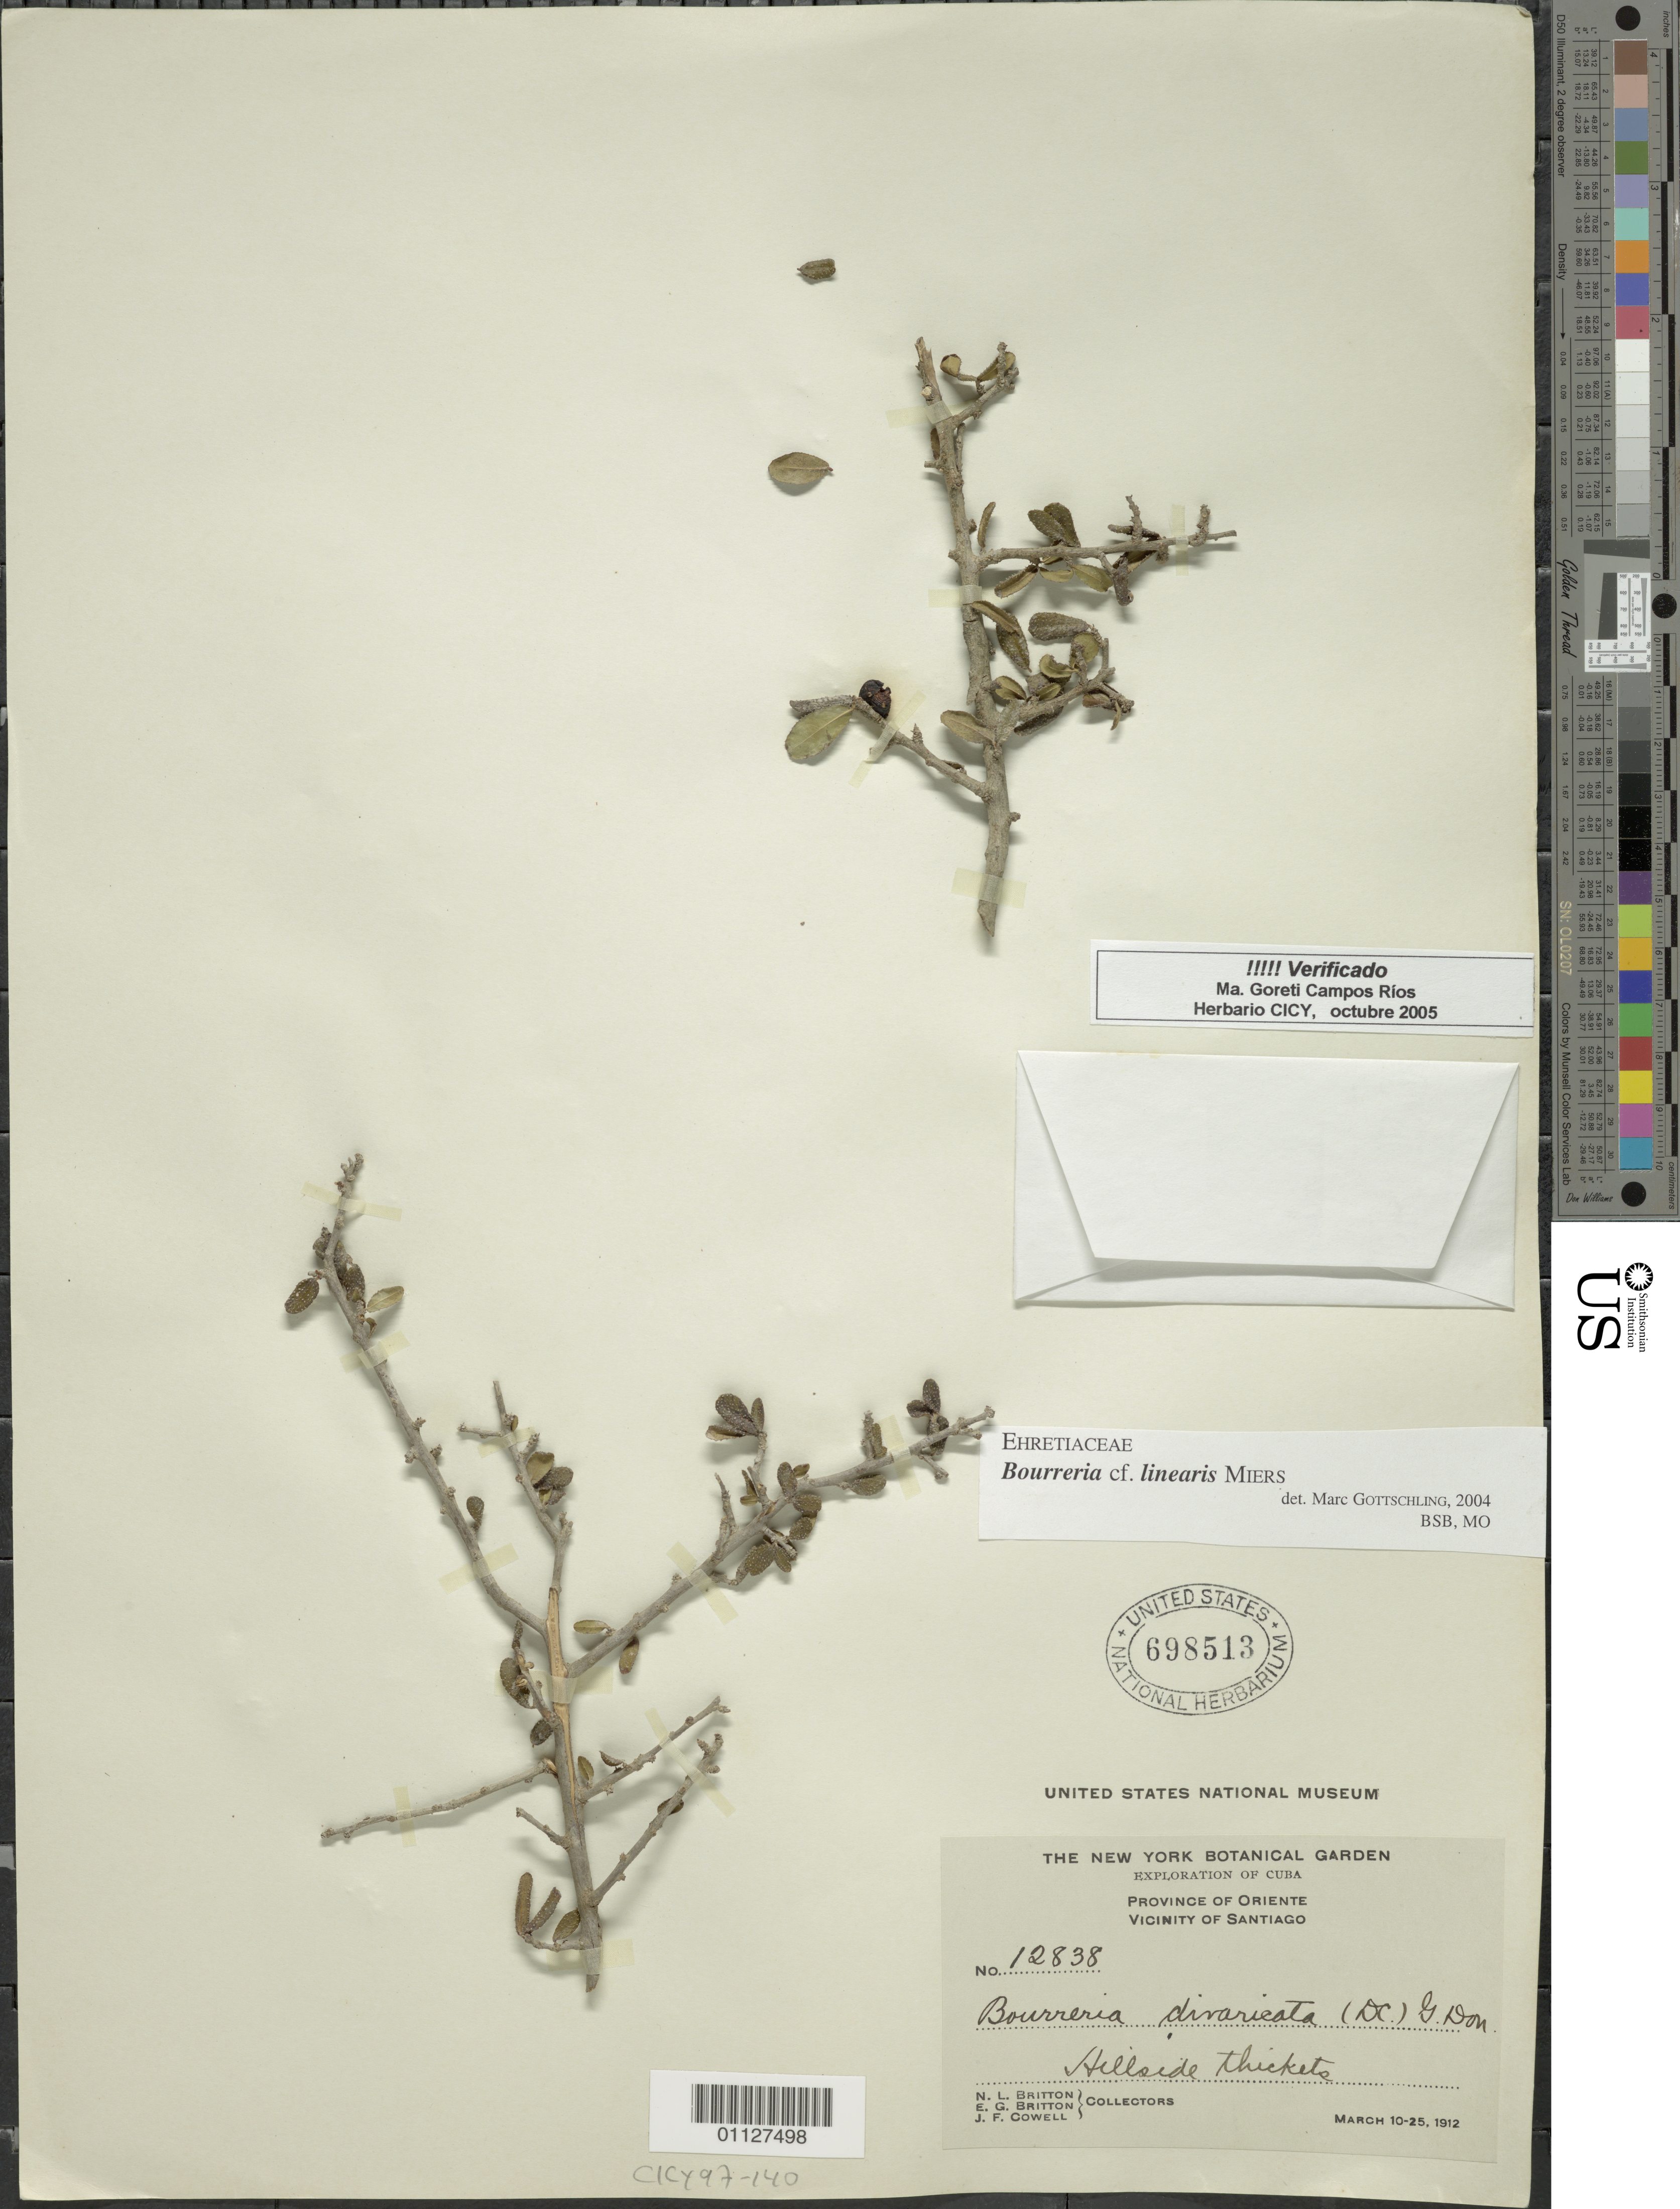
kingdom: Plantae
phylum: Tracheophyta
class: Magnoliopsida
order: Boraginales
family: Ehretiaceae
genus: Bourreria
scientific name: Bourreria linearis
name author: Miers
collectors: N. Britton, E. G. Britton & J. F. Cowell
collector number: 12838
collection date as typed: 10 Mar 1912 to 25 Mar 1912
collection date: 1912-03-10/1912-03-25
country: Cuba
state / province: Santiago de Cuba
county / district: Santiago De Cuba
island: Cuba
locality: Vicinity of Santiago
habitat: hillside thickets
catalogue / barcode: US 698513